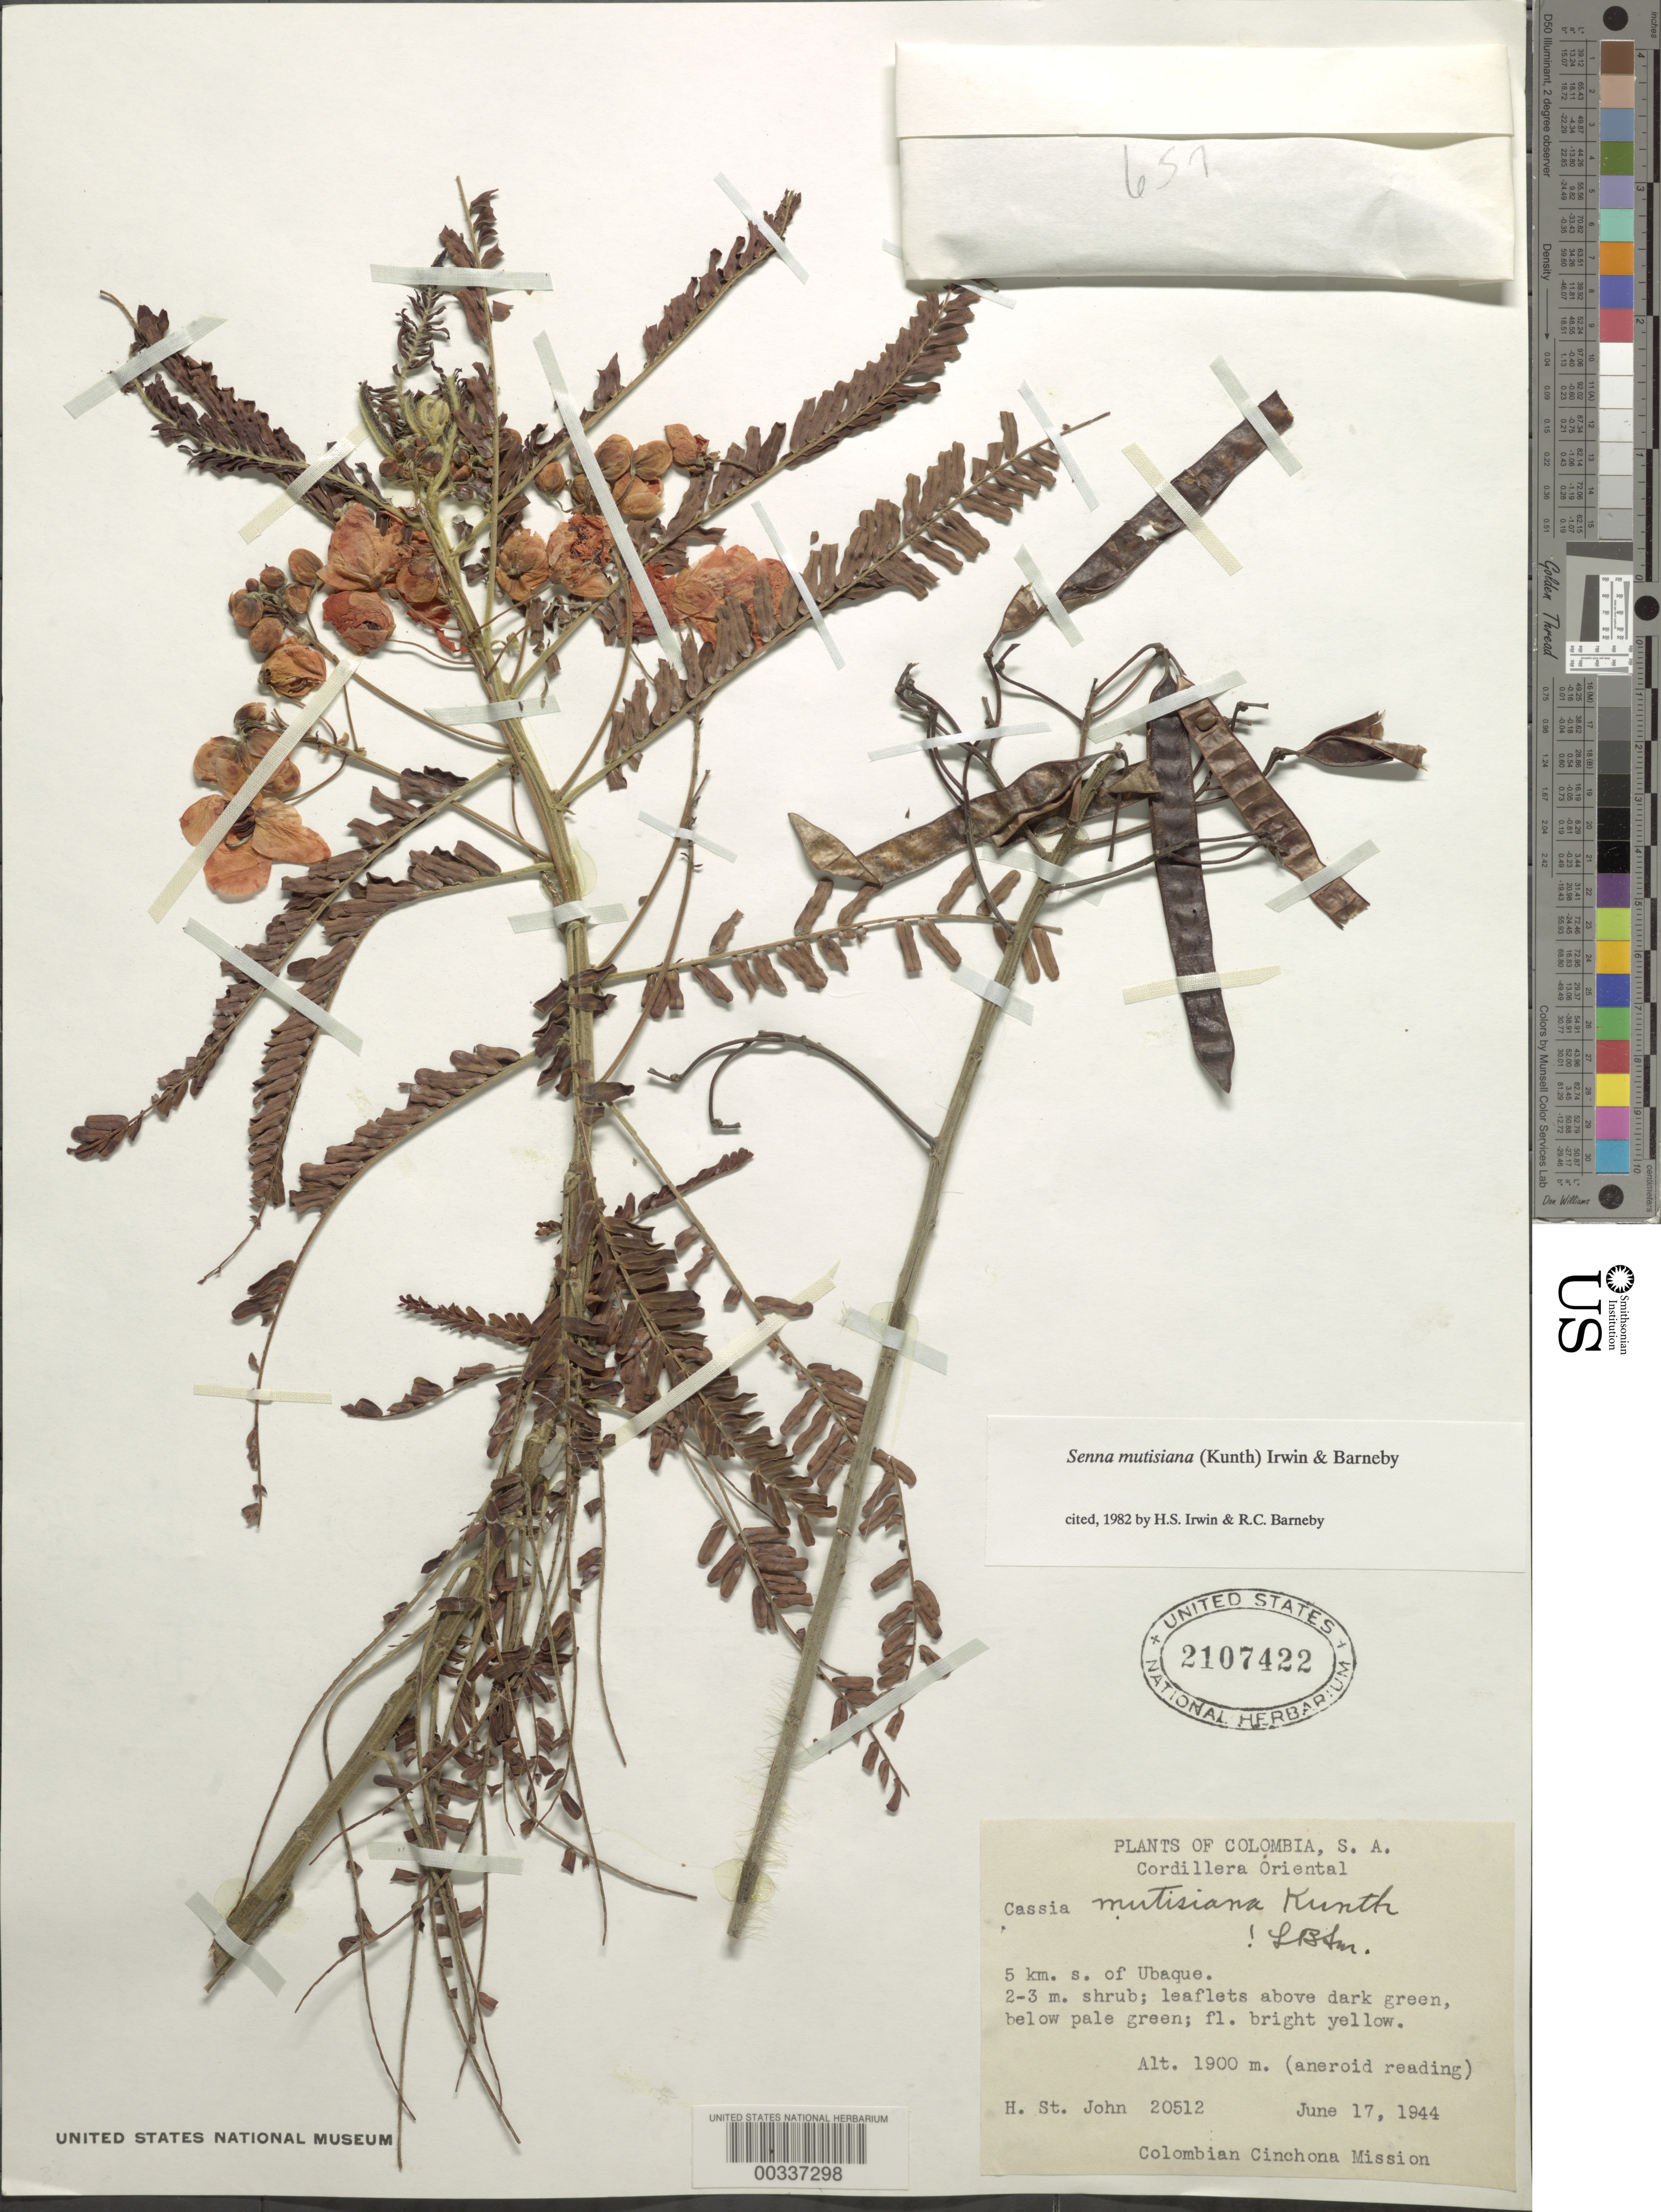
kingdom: Plantae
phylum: Tracheophyta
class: Magnoliopsida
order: Fabales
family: Fabaceae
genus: Senna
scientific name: Senna mutisiana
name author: (Kunth) H.S. Irwin & Barneby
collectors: B. St. John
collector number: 20512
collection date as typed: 17 Jun 1944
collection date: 1944-06-17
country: Colombia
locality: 5 km S of Ubaque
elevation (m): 1900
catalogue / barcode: US 2107422